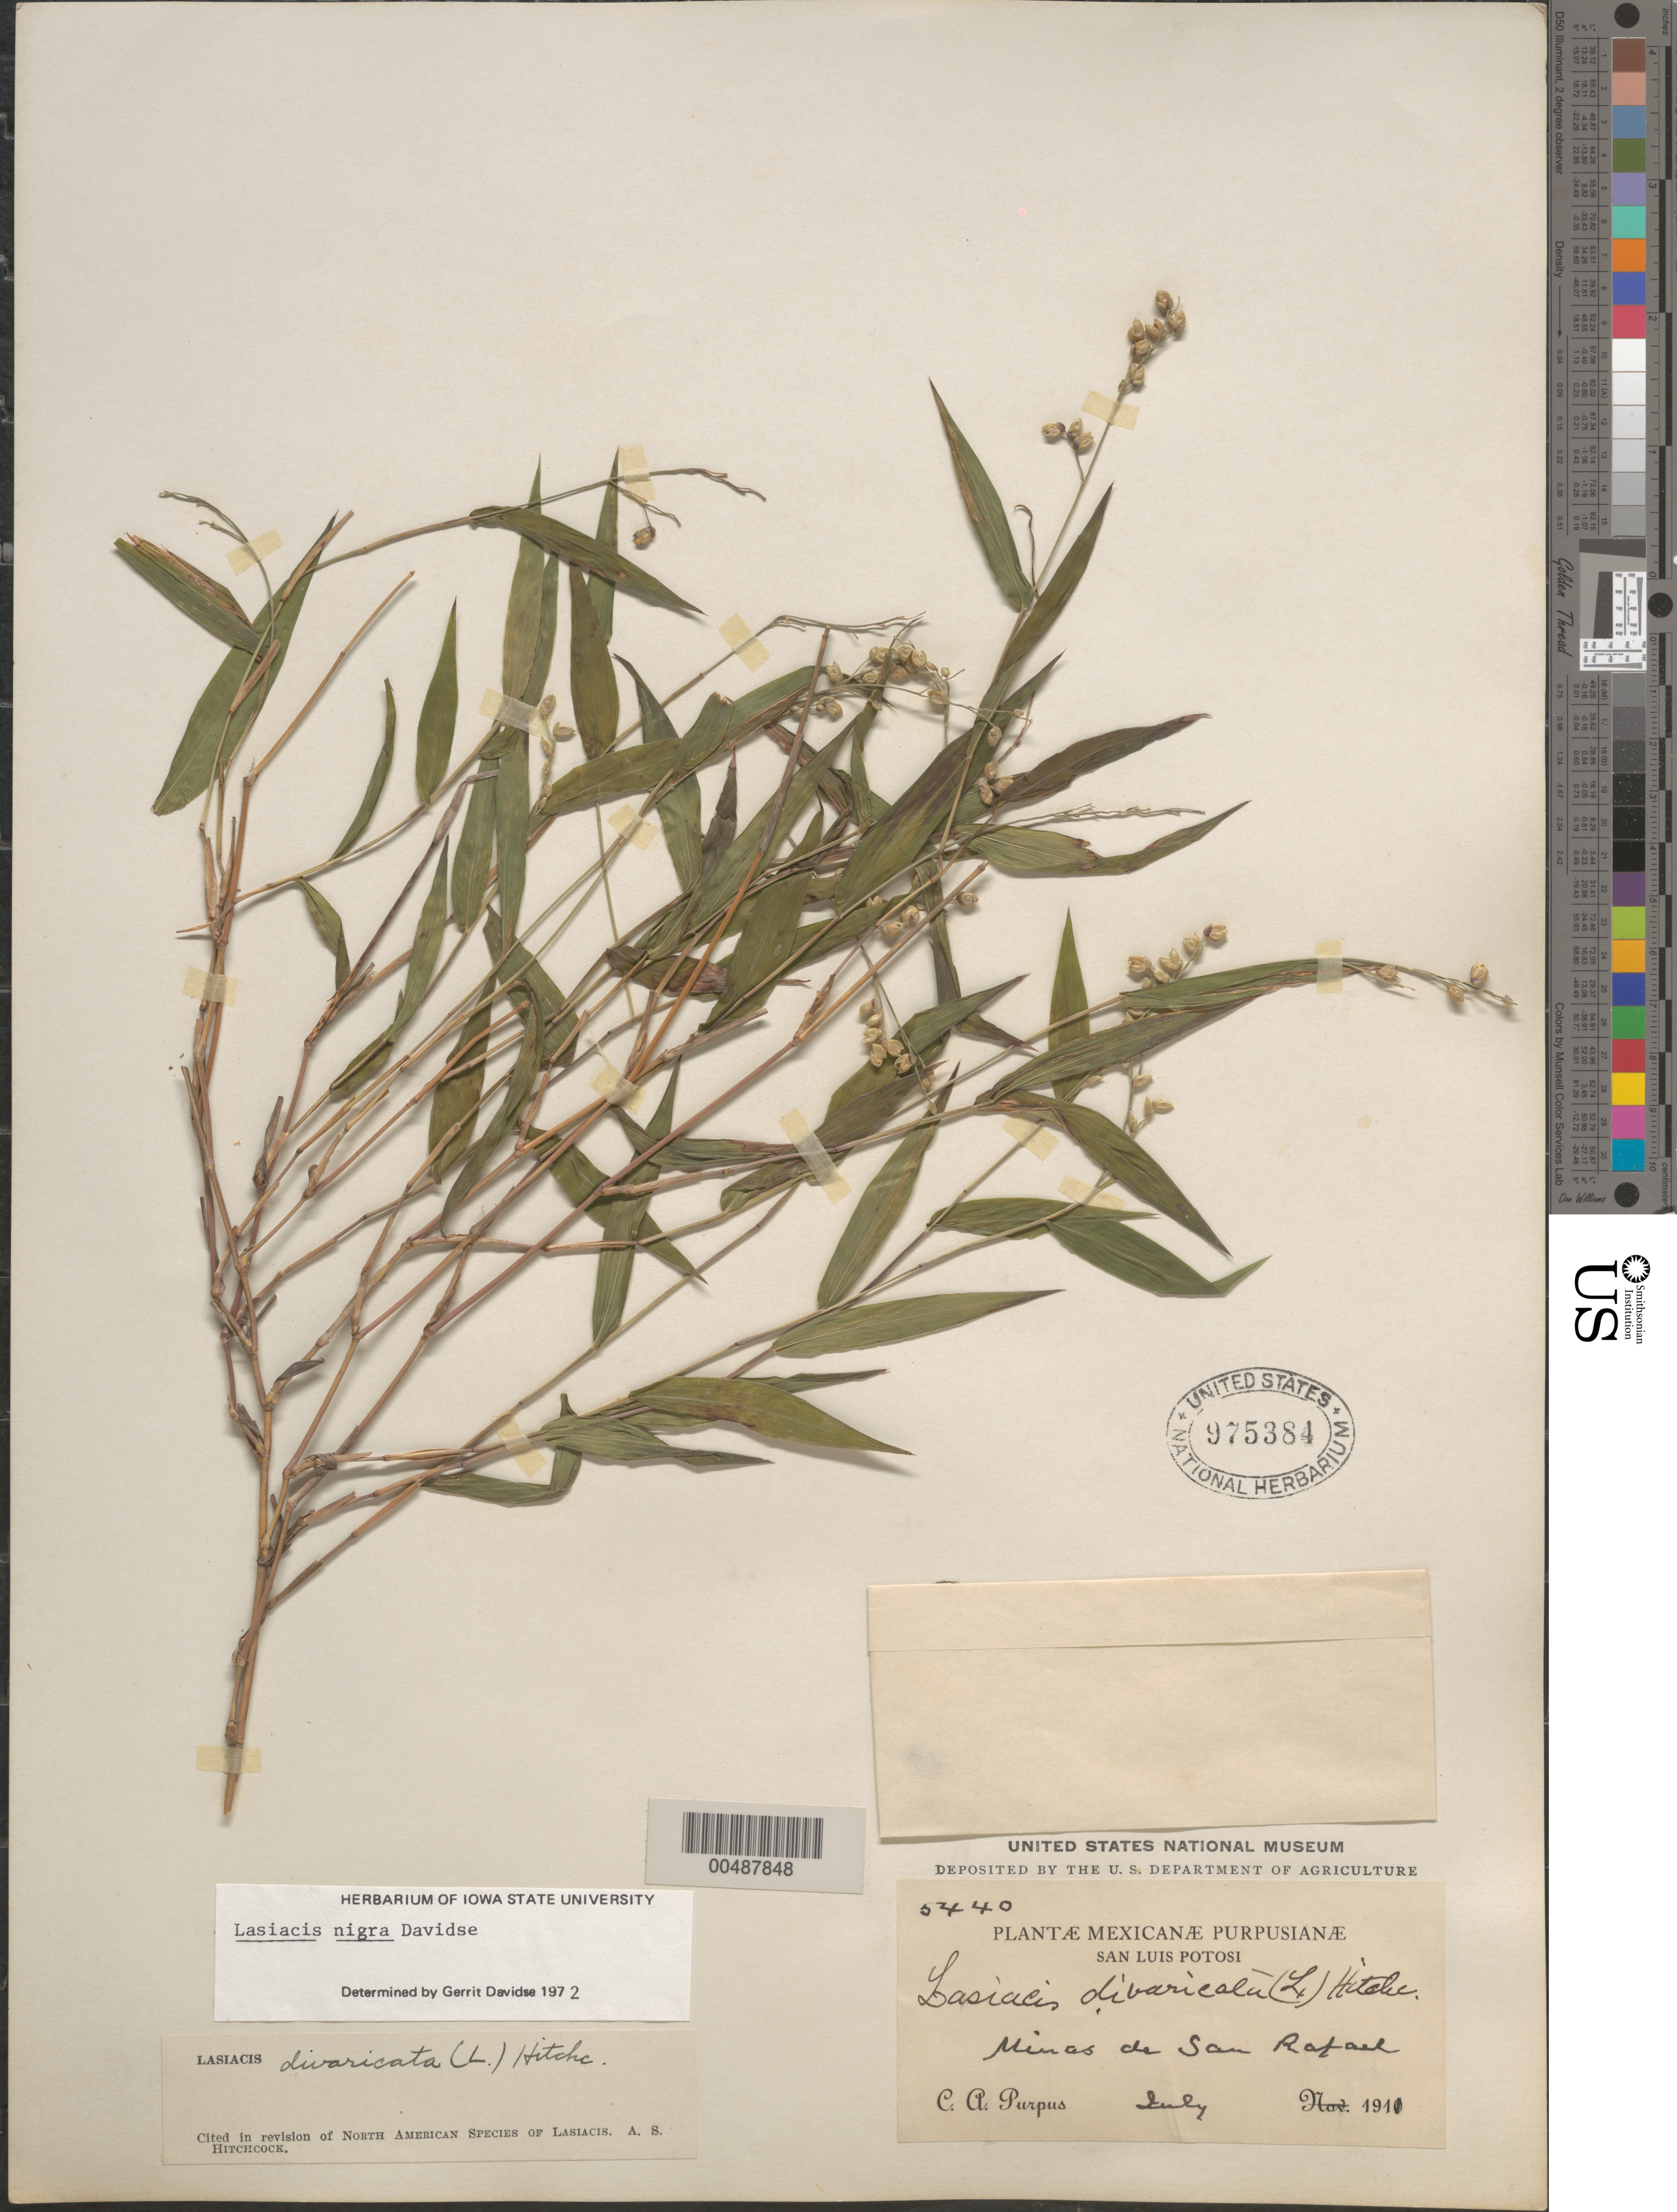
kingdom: Plantae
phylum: Tracheophyta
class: Liliopsida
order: Poales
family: Poaceae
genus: Lasiacis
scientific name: Lasiacis maxonii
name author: Swallen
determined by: Davidse, Gerrit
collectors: C. A. Purpus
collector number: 5440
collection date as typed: Jul 1911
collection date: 1911-07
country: Mexico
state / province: San Luis Potosi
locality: Minas de San Rafael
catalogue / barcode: US 975384